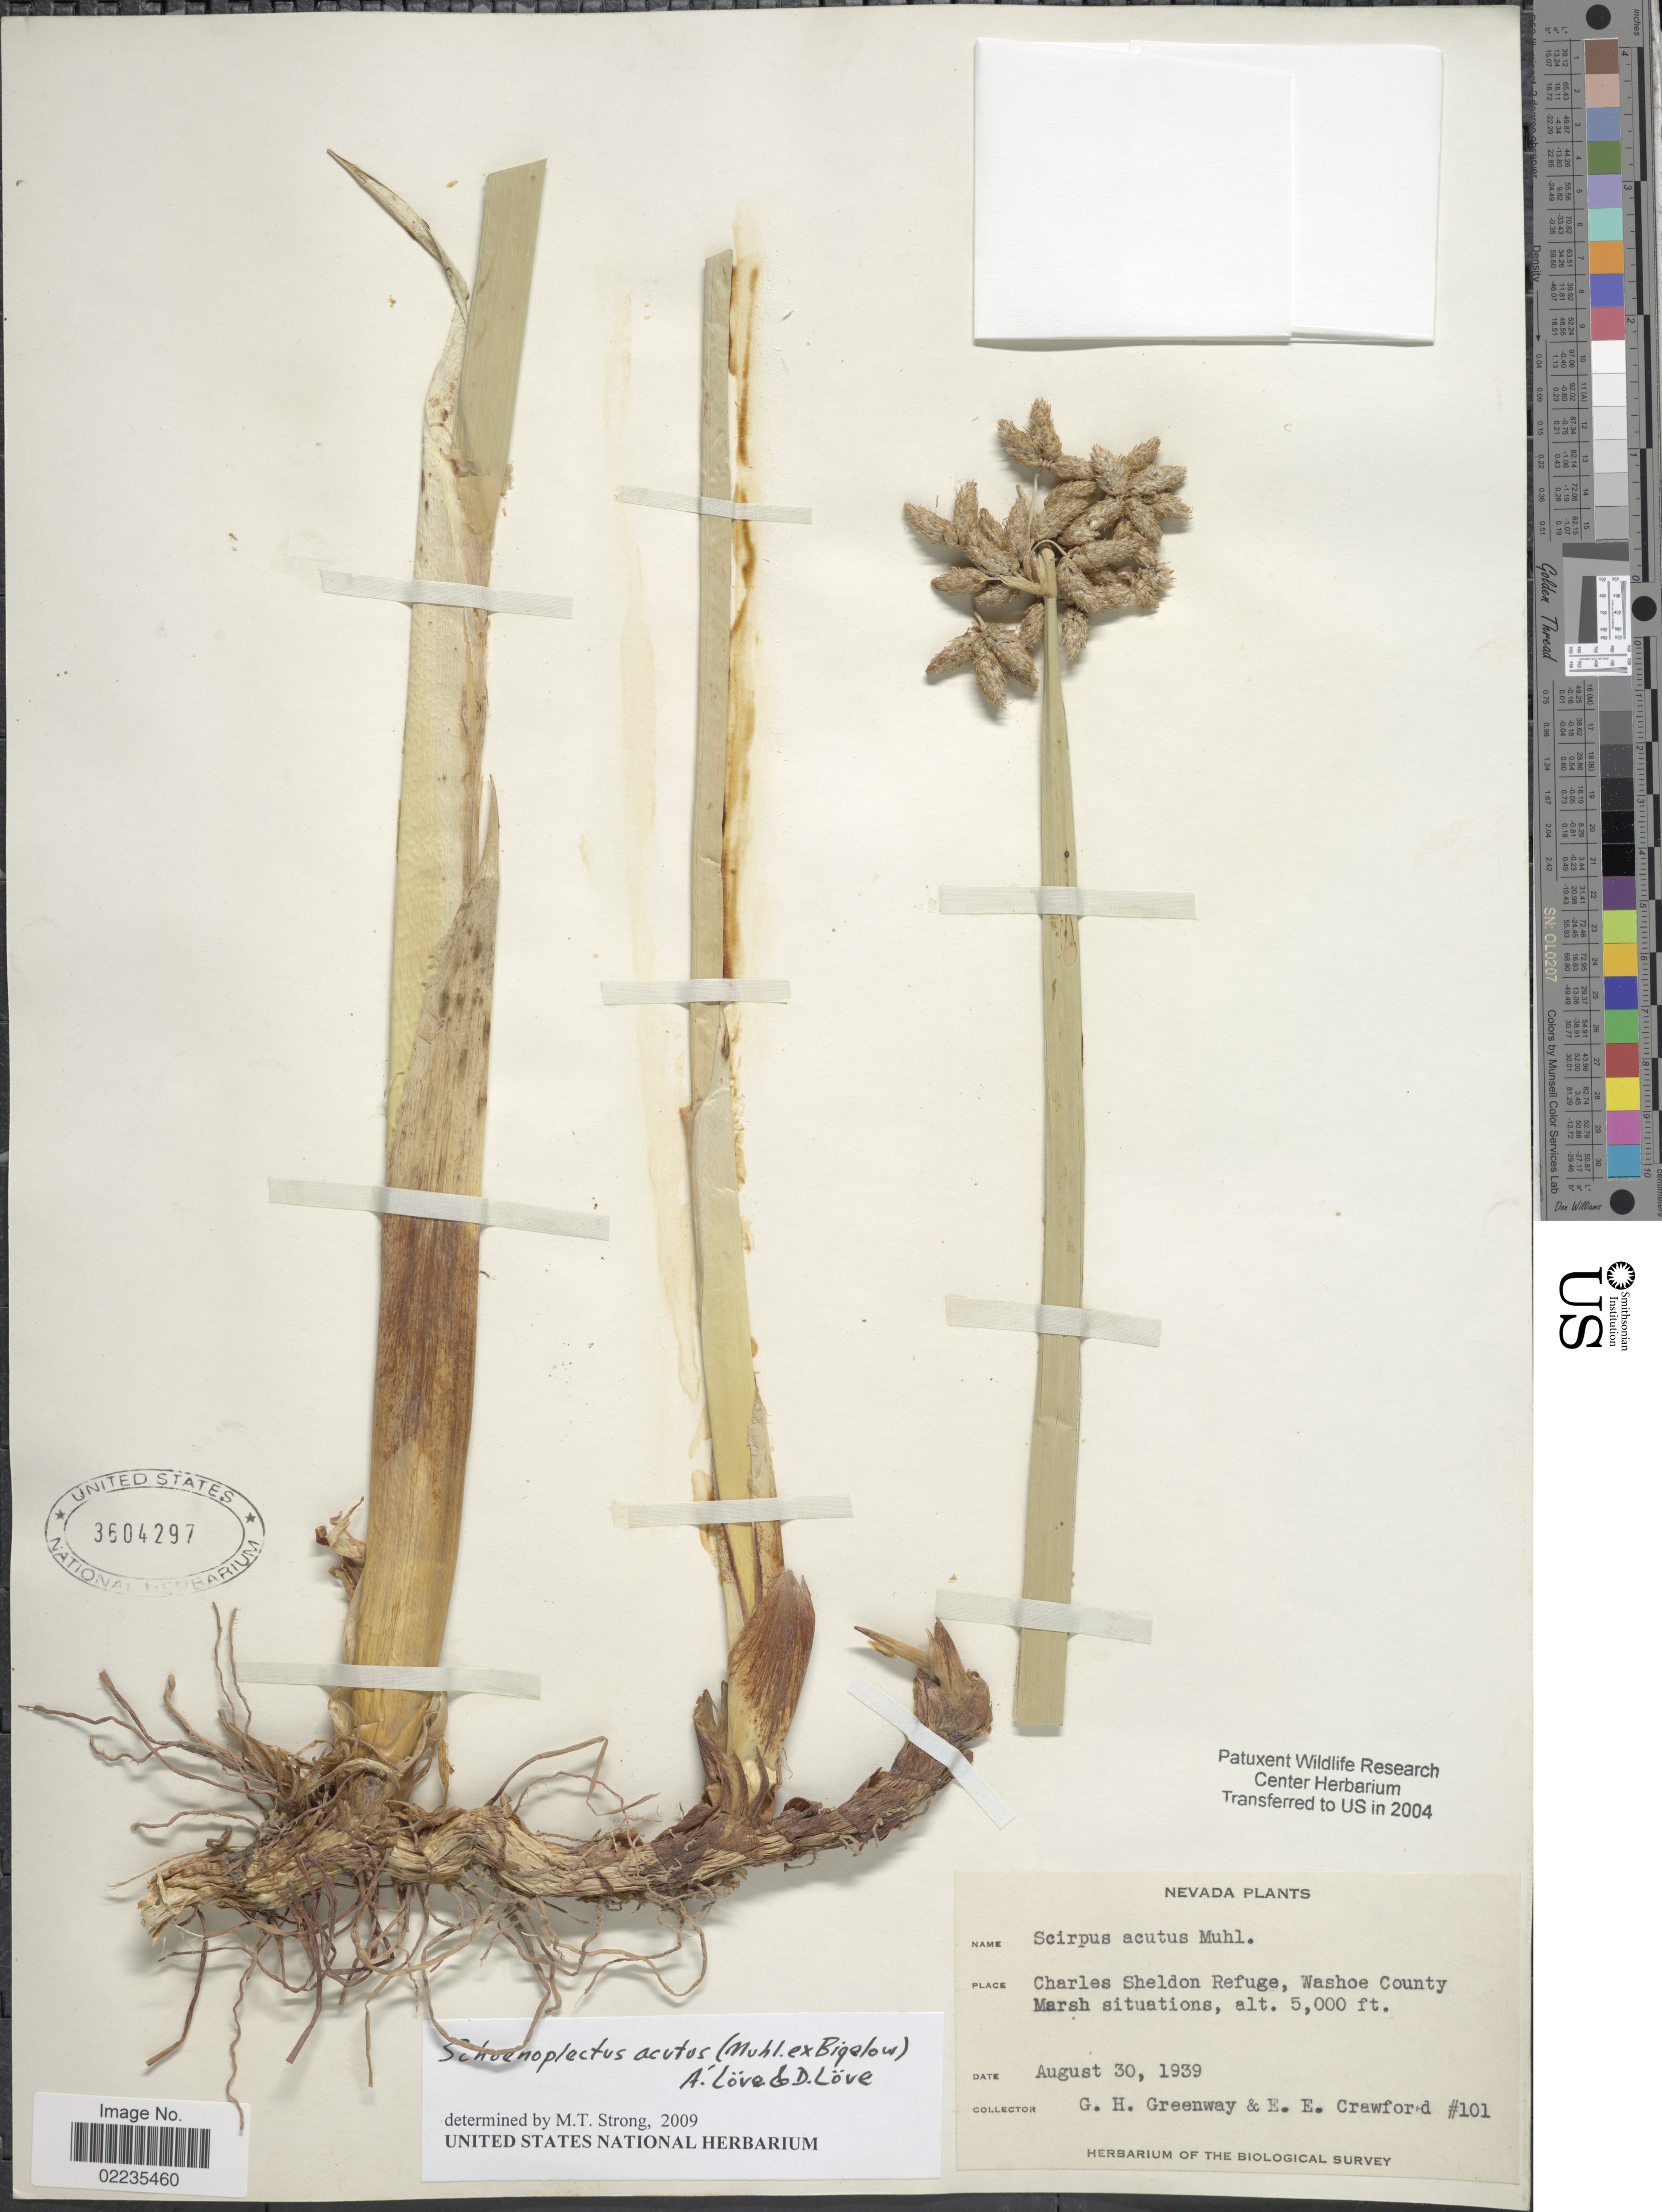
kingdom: Plantae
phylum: Tracheophyta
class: Liliopsida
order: Poales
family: Cyperaceae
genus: Schoenoplectus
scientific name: Schoenoplectus acutus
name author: (Muhl. ex Bigelow) Á. Löve & D. Löve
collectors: G. Greenway & E. Crawford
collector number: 101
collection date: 1939-08-30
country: United States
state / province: Nevada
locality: Charles Sheldon Refuge, Washoe County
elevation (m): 1524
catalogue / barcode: US 3604297